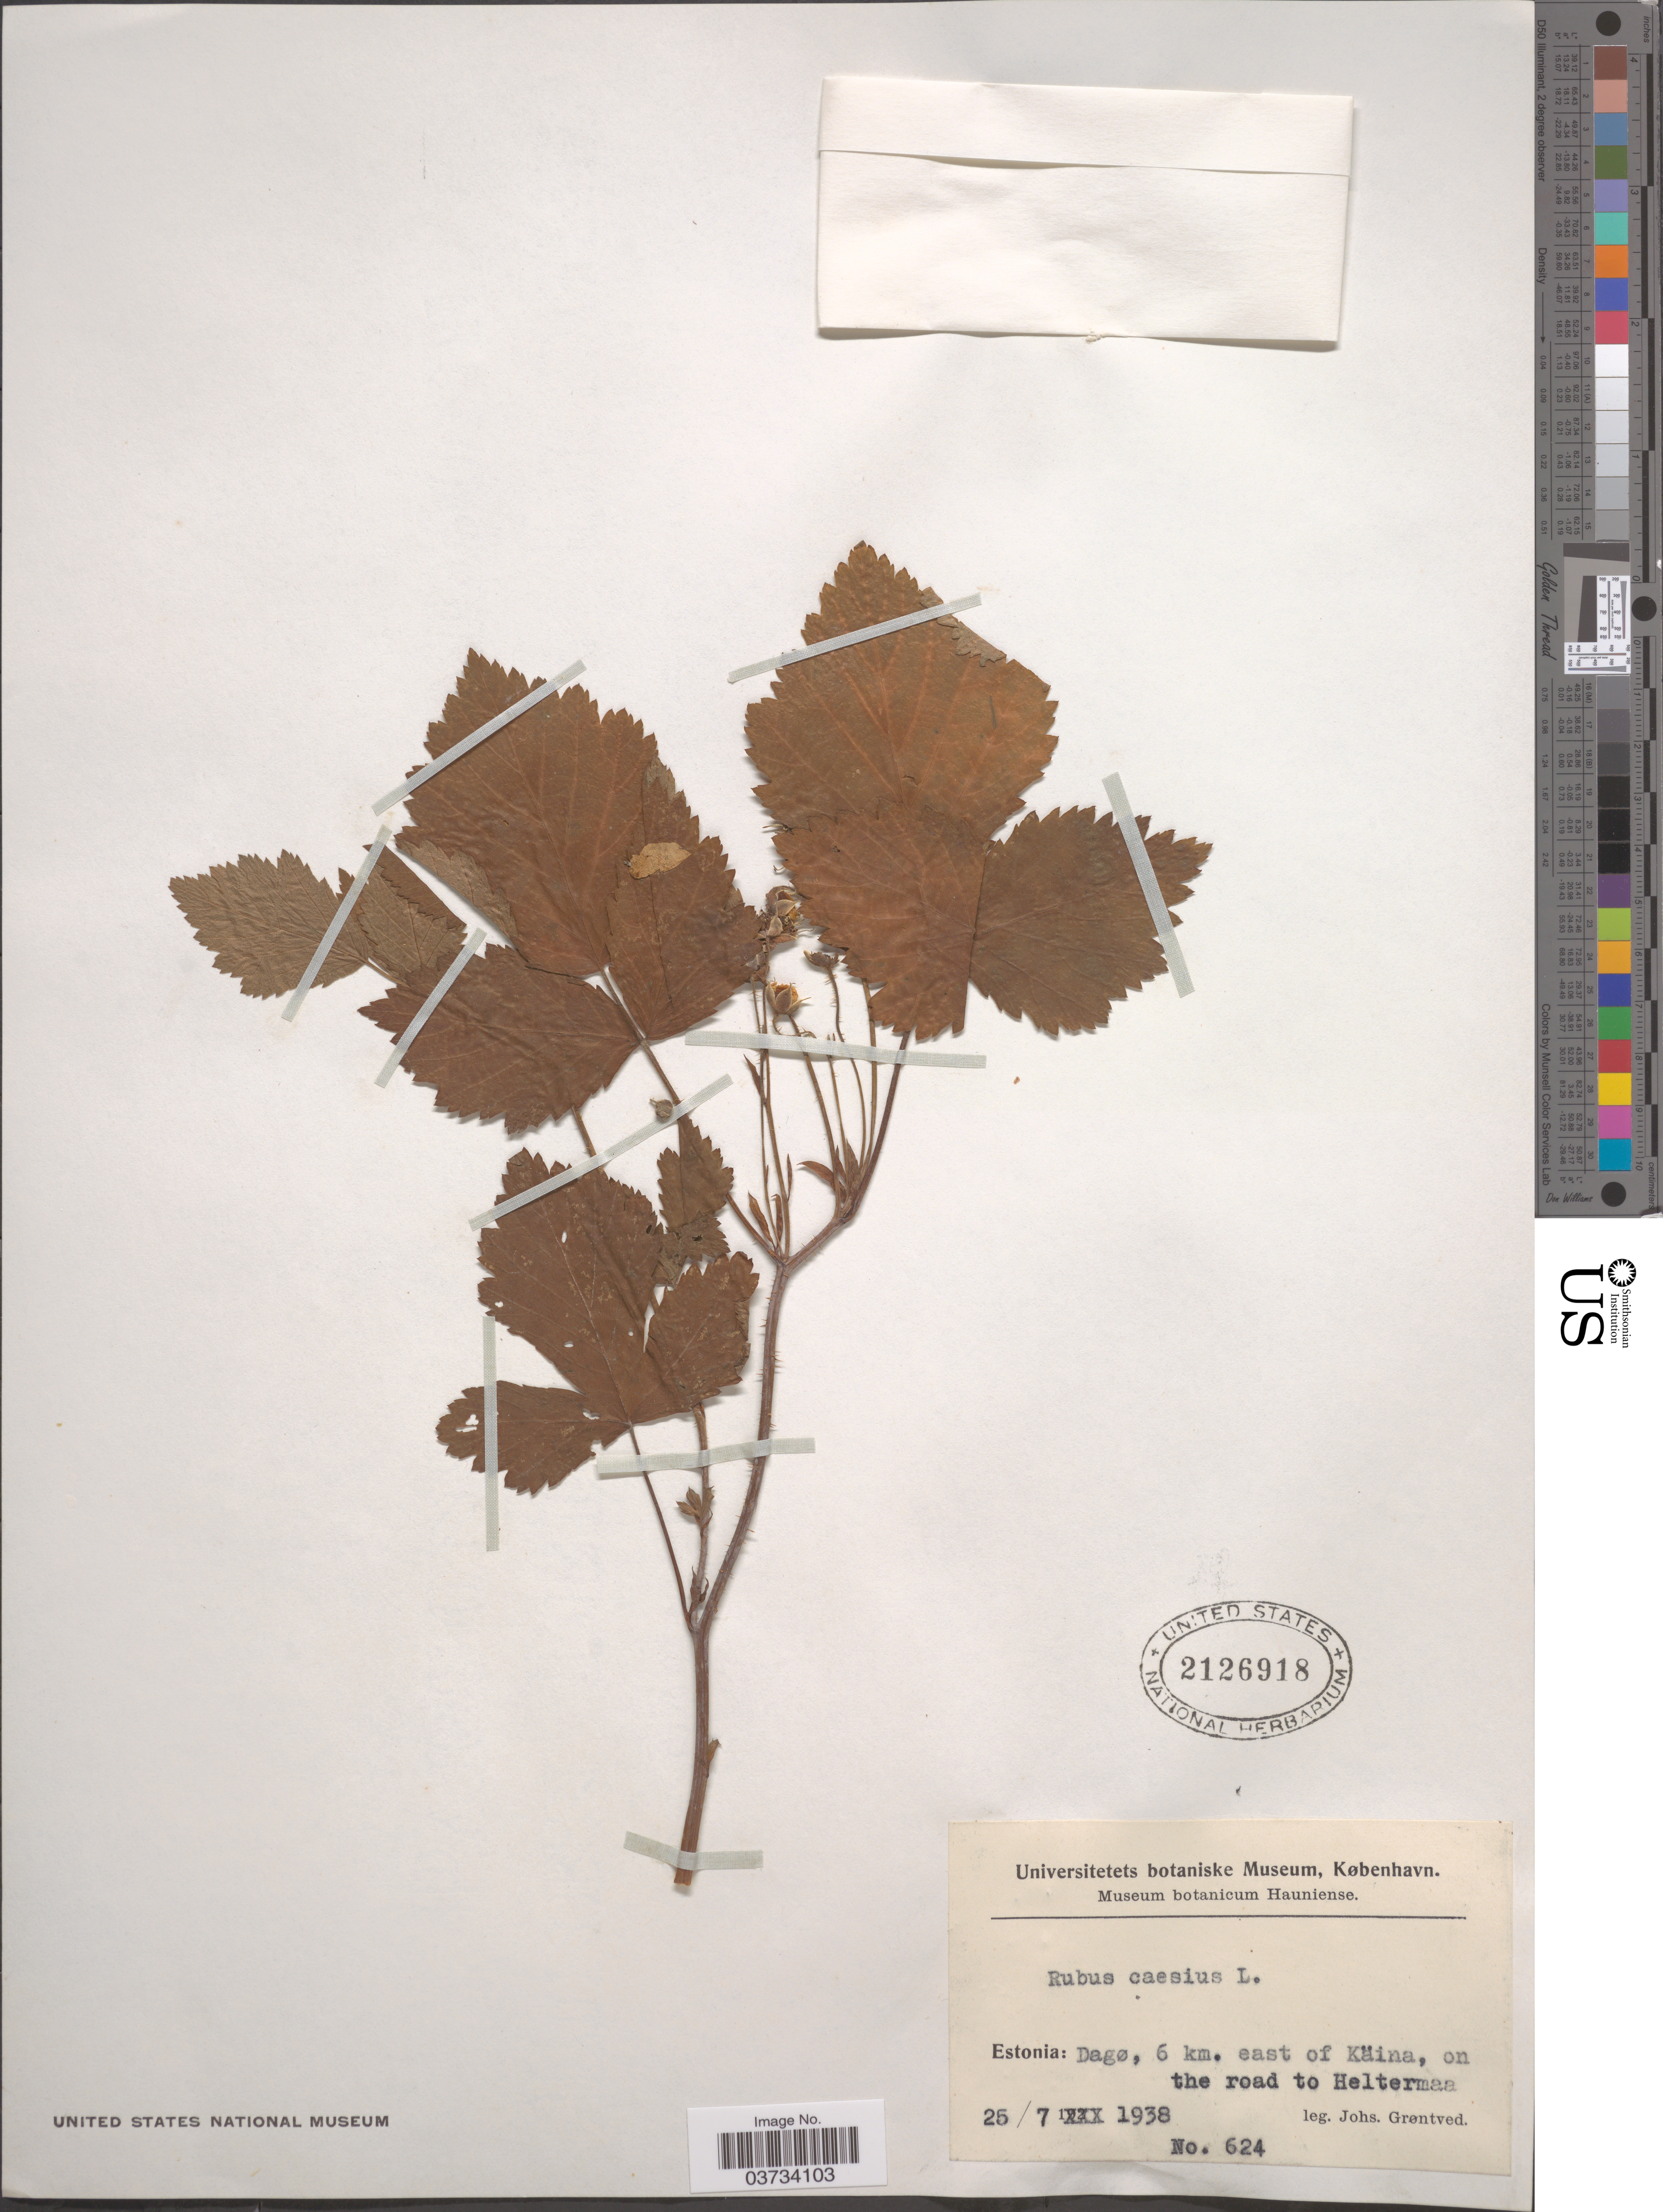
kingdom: Plantae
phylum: Tracheophyta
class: Magnoliopsida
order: Rosales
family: Rosaceae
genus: Rubus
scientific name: Rubus caesius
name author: L.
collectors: J. Grøntved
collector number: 624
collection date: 1938-07-25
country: Estonia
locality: Dagø, 6 km. east of Käina, on the road to Heltermaa.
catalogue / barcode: US 2126918